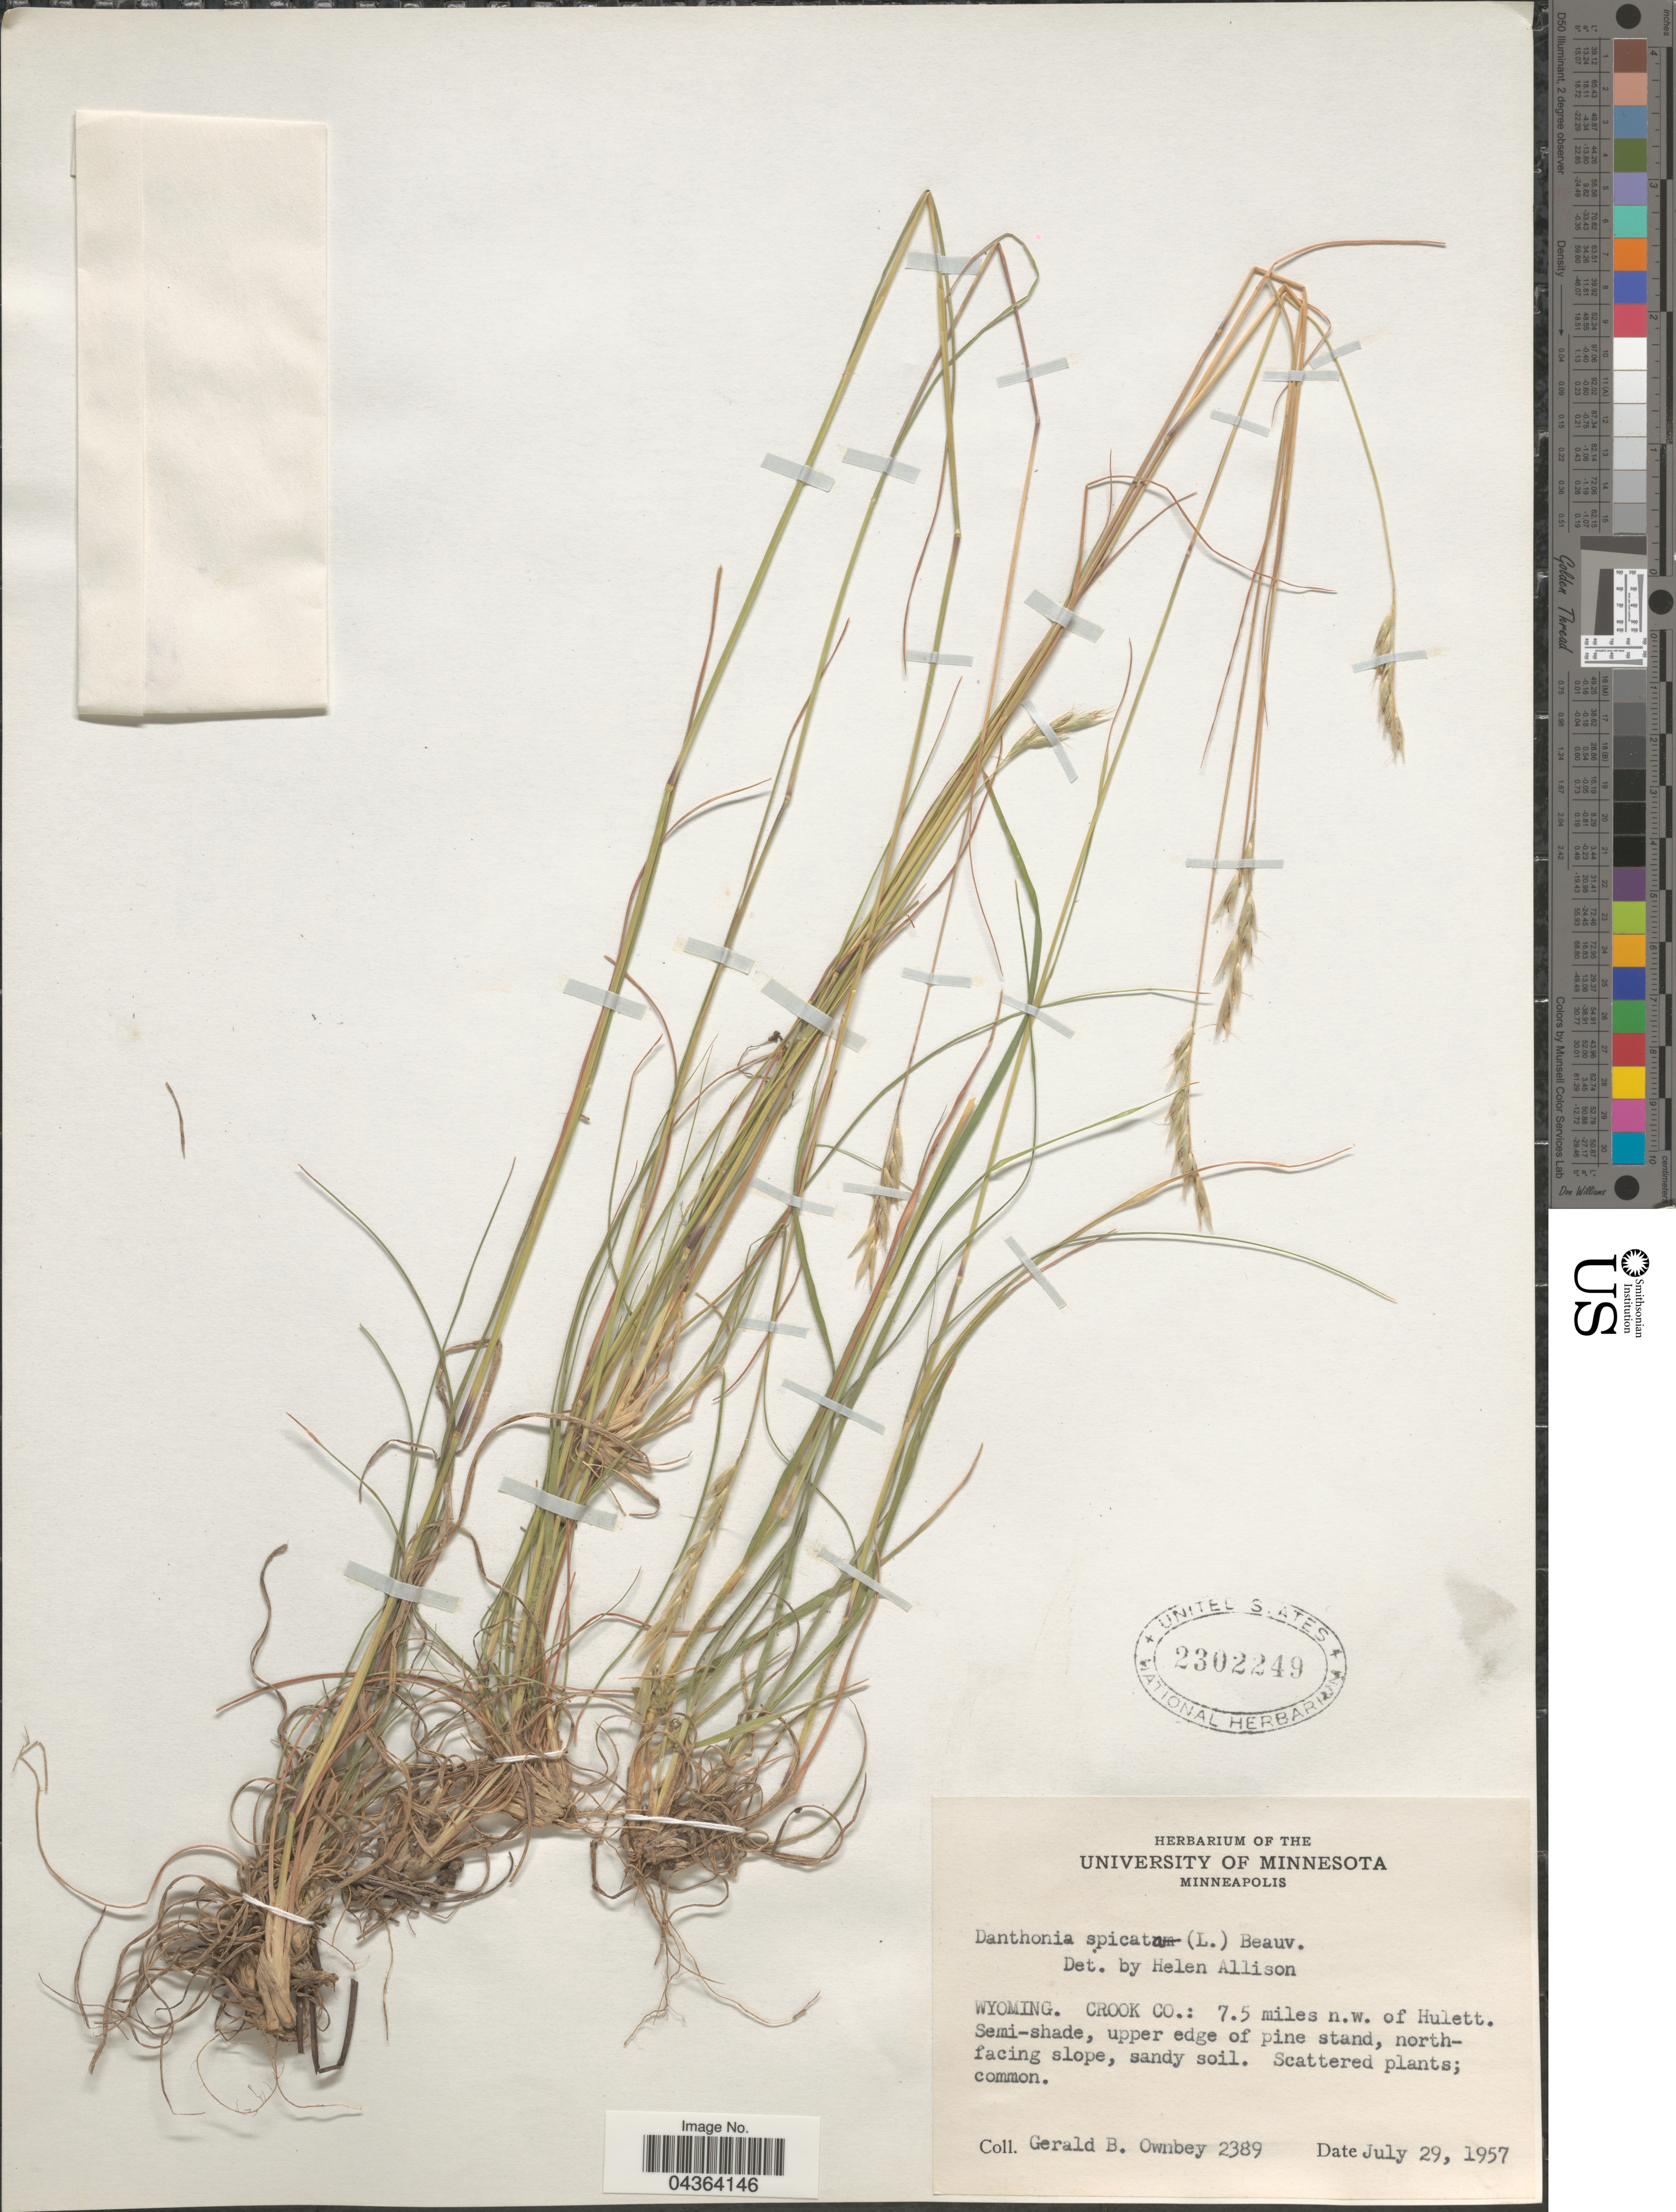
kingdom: Plantae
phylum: Tracheophyta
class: Liliopsida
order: Poales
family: Poaceae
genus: Danthonia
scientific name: Danthonia spicata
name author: (L.) P. Beauv. ex Roem. & Schult.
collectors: G. B. Ownbey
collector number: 2389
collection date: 1957-07-29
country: United States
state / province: Wyoming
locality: Crook Co.: 7.5 miles n.w. of Hulett. Semi-shade, upper edge of pine stand, northfacing slope, sandy soil.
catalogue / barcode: US 2302249